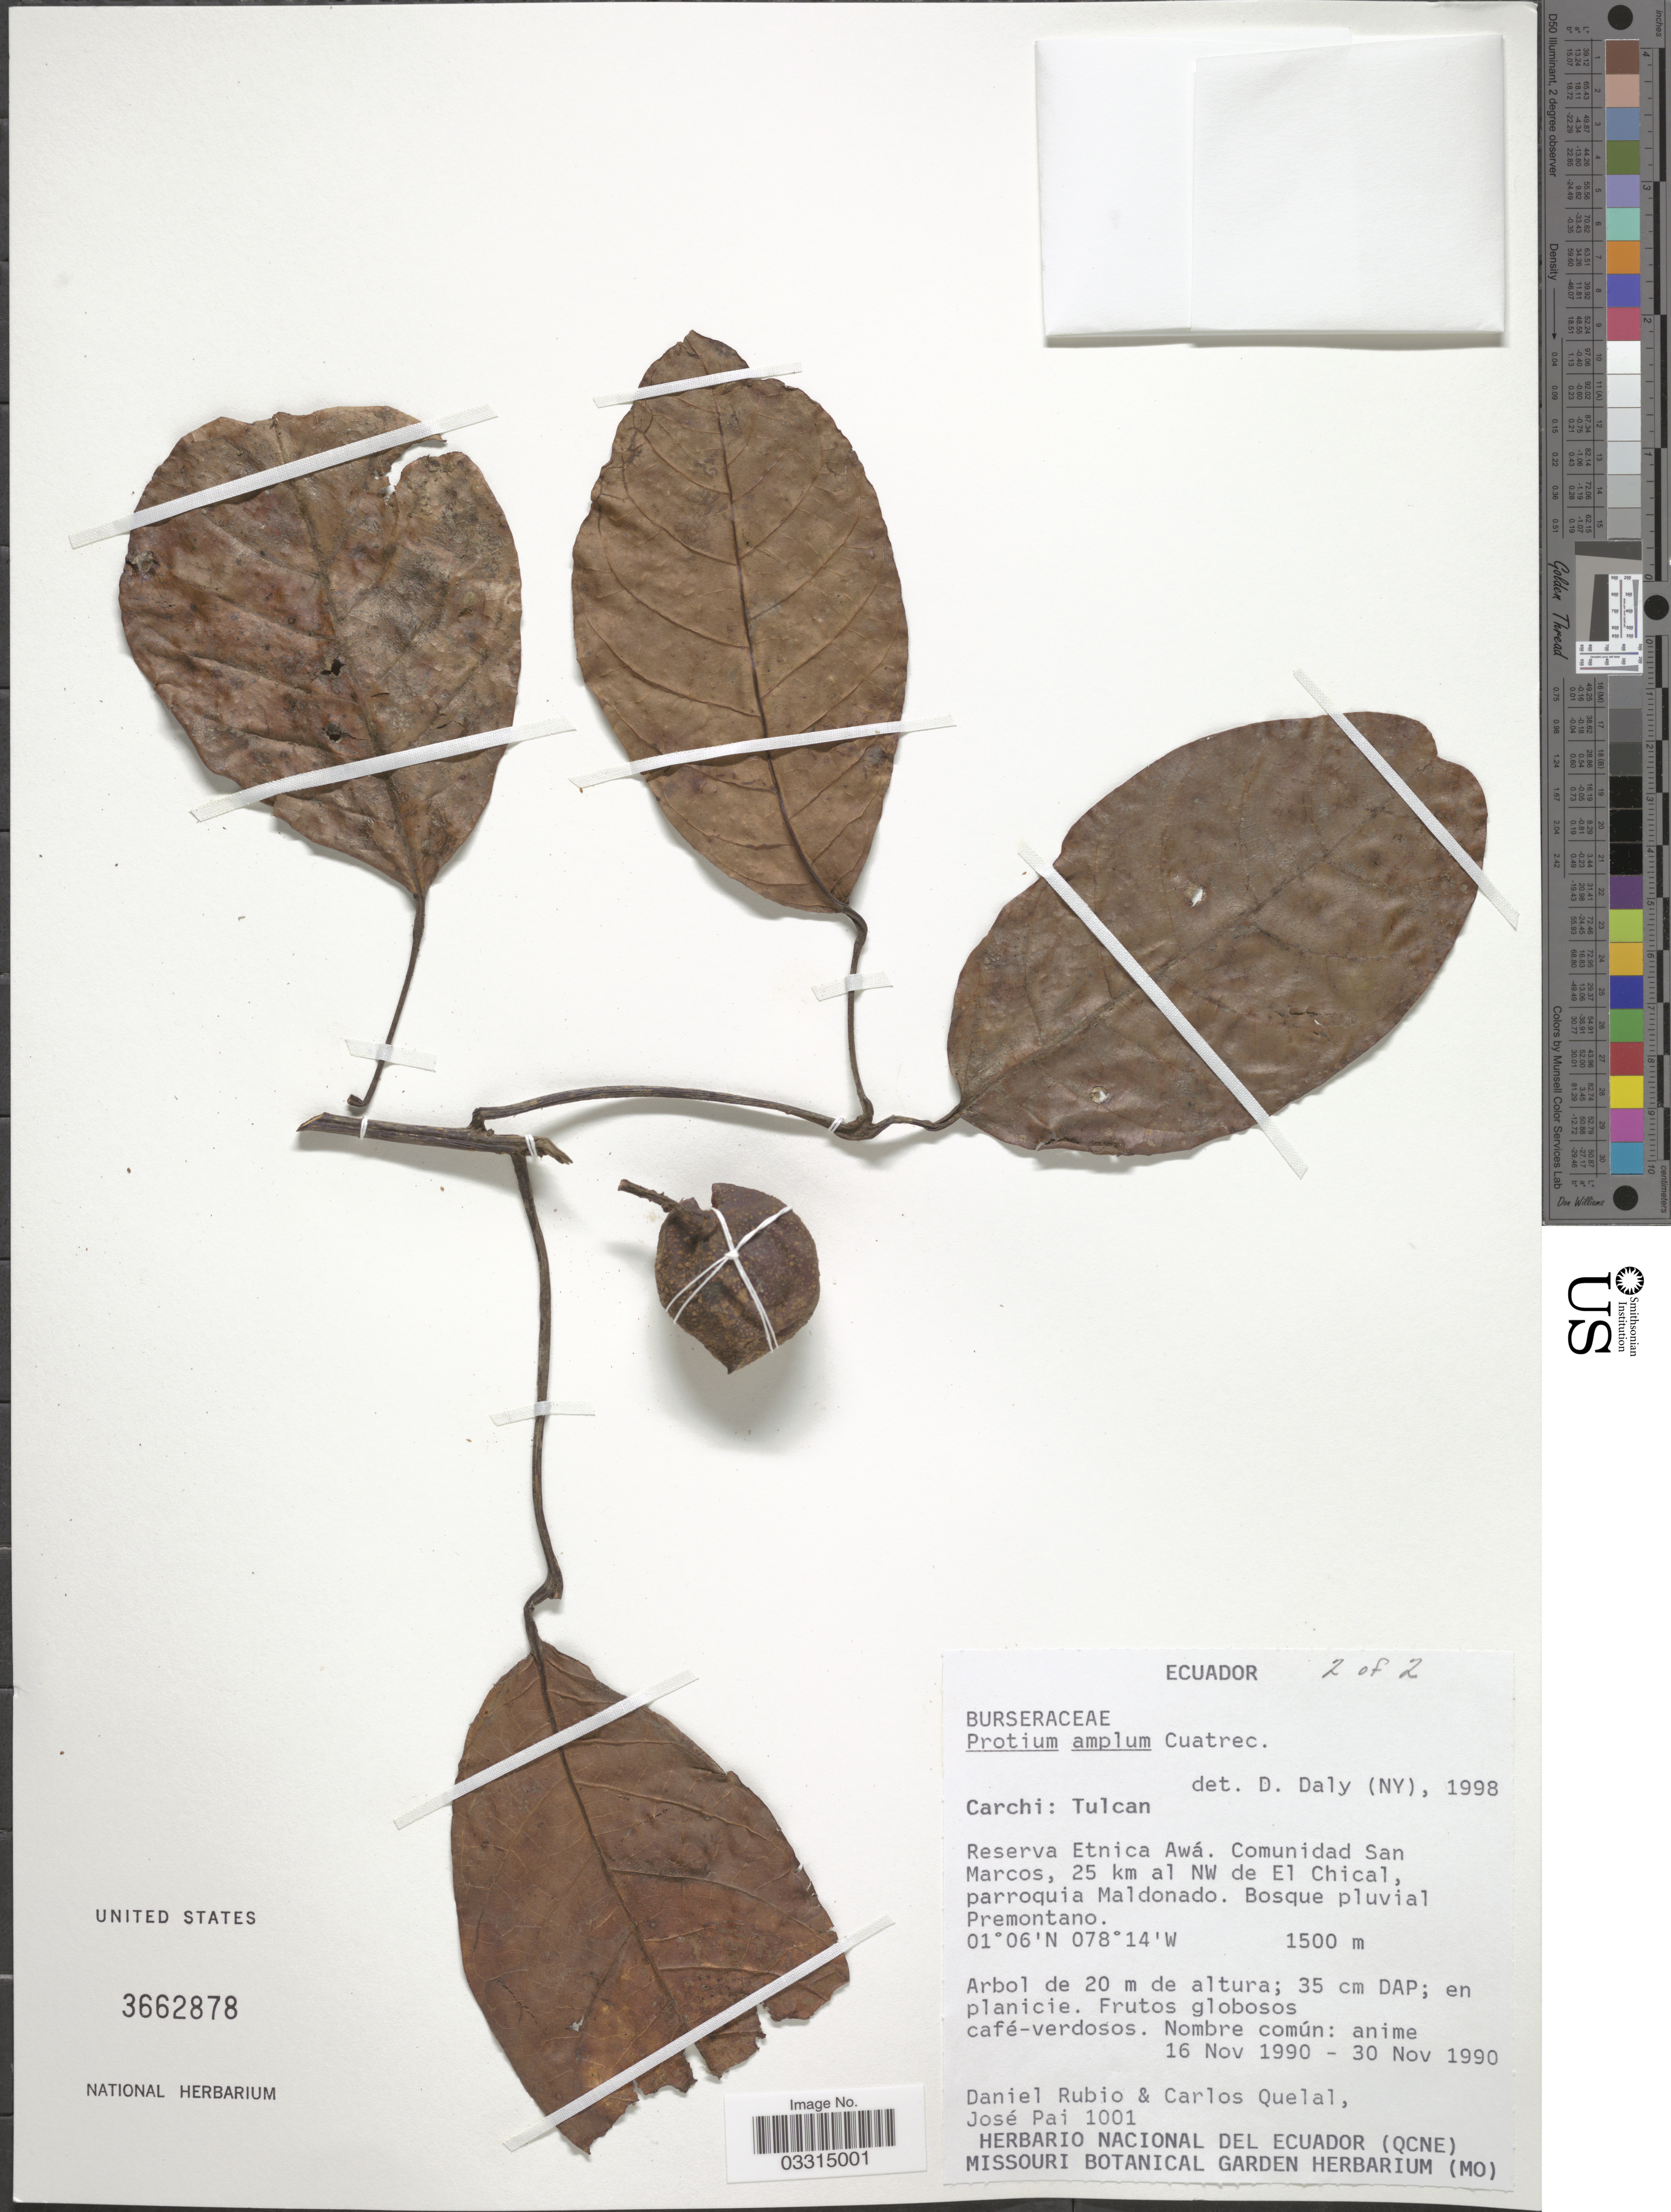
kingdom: Plantae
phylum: Tracheophyta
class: Magnoliopsida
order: Sapindales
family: Burseraceae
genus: Protium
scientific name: Protium amplum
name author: Cuatrec.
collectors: D. Rubio, C. Quelal & J. Pai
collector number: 1001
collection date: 1990-11-16/1990-11-30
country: Ecuador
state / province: Carchi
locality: Tulcan. Reserva Etnica Awá. Comunidad San Marcos, 25 km al NW de El Chical, parroquia Maldonado.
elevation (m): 1500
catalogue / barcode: US 3662878